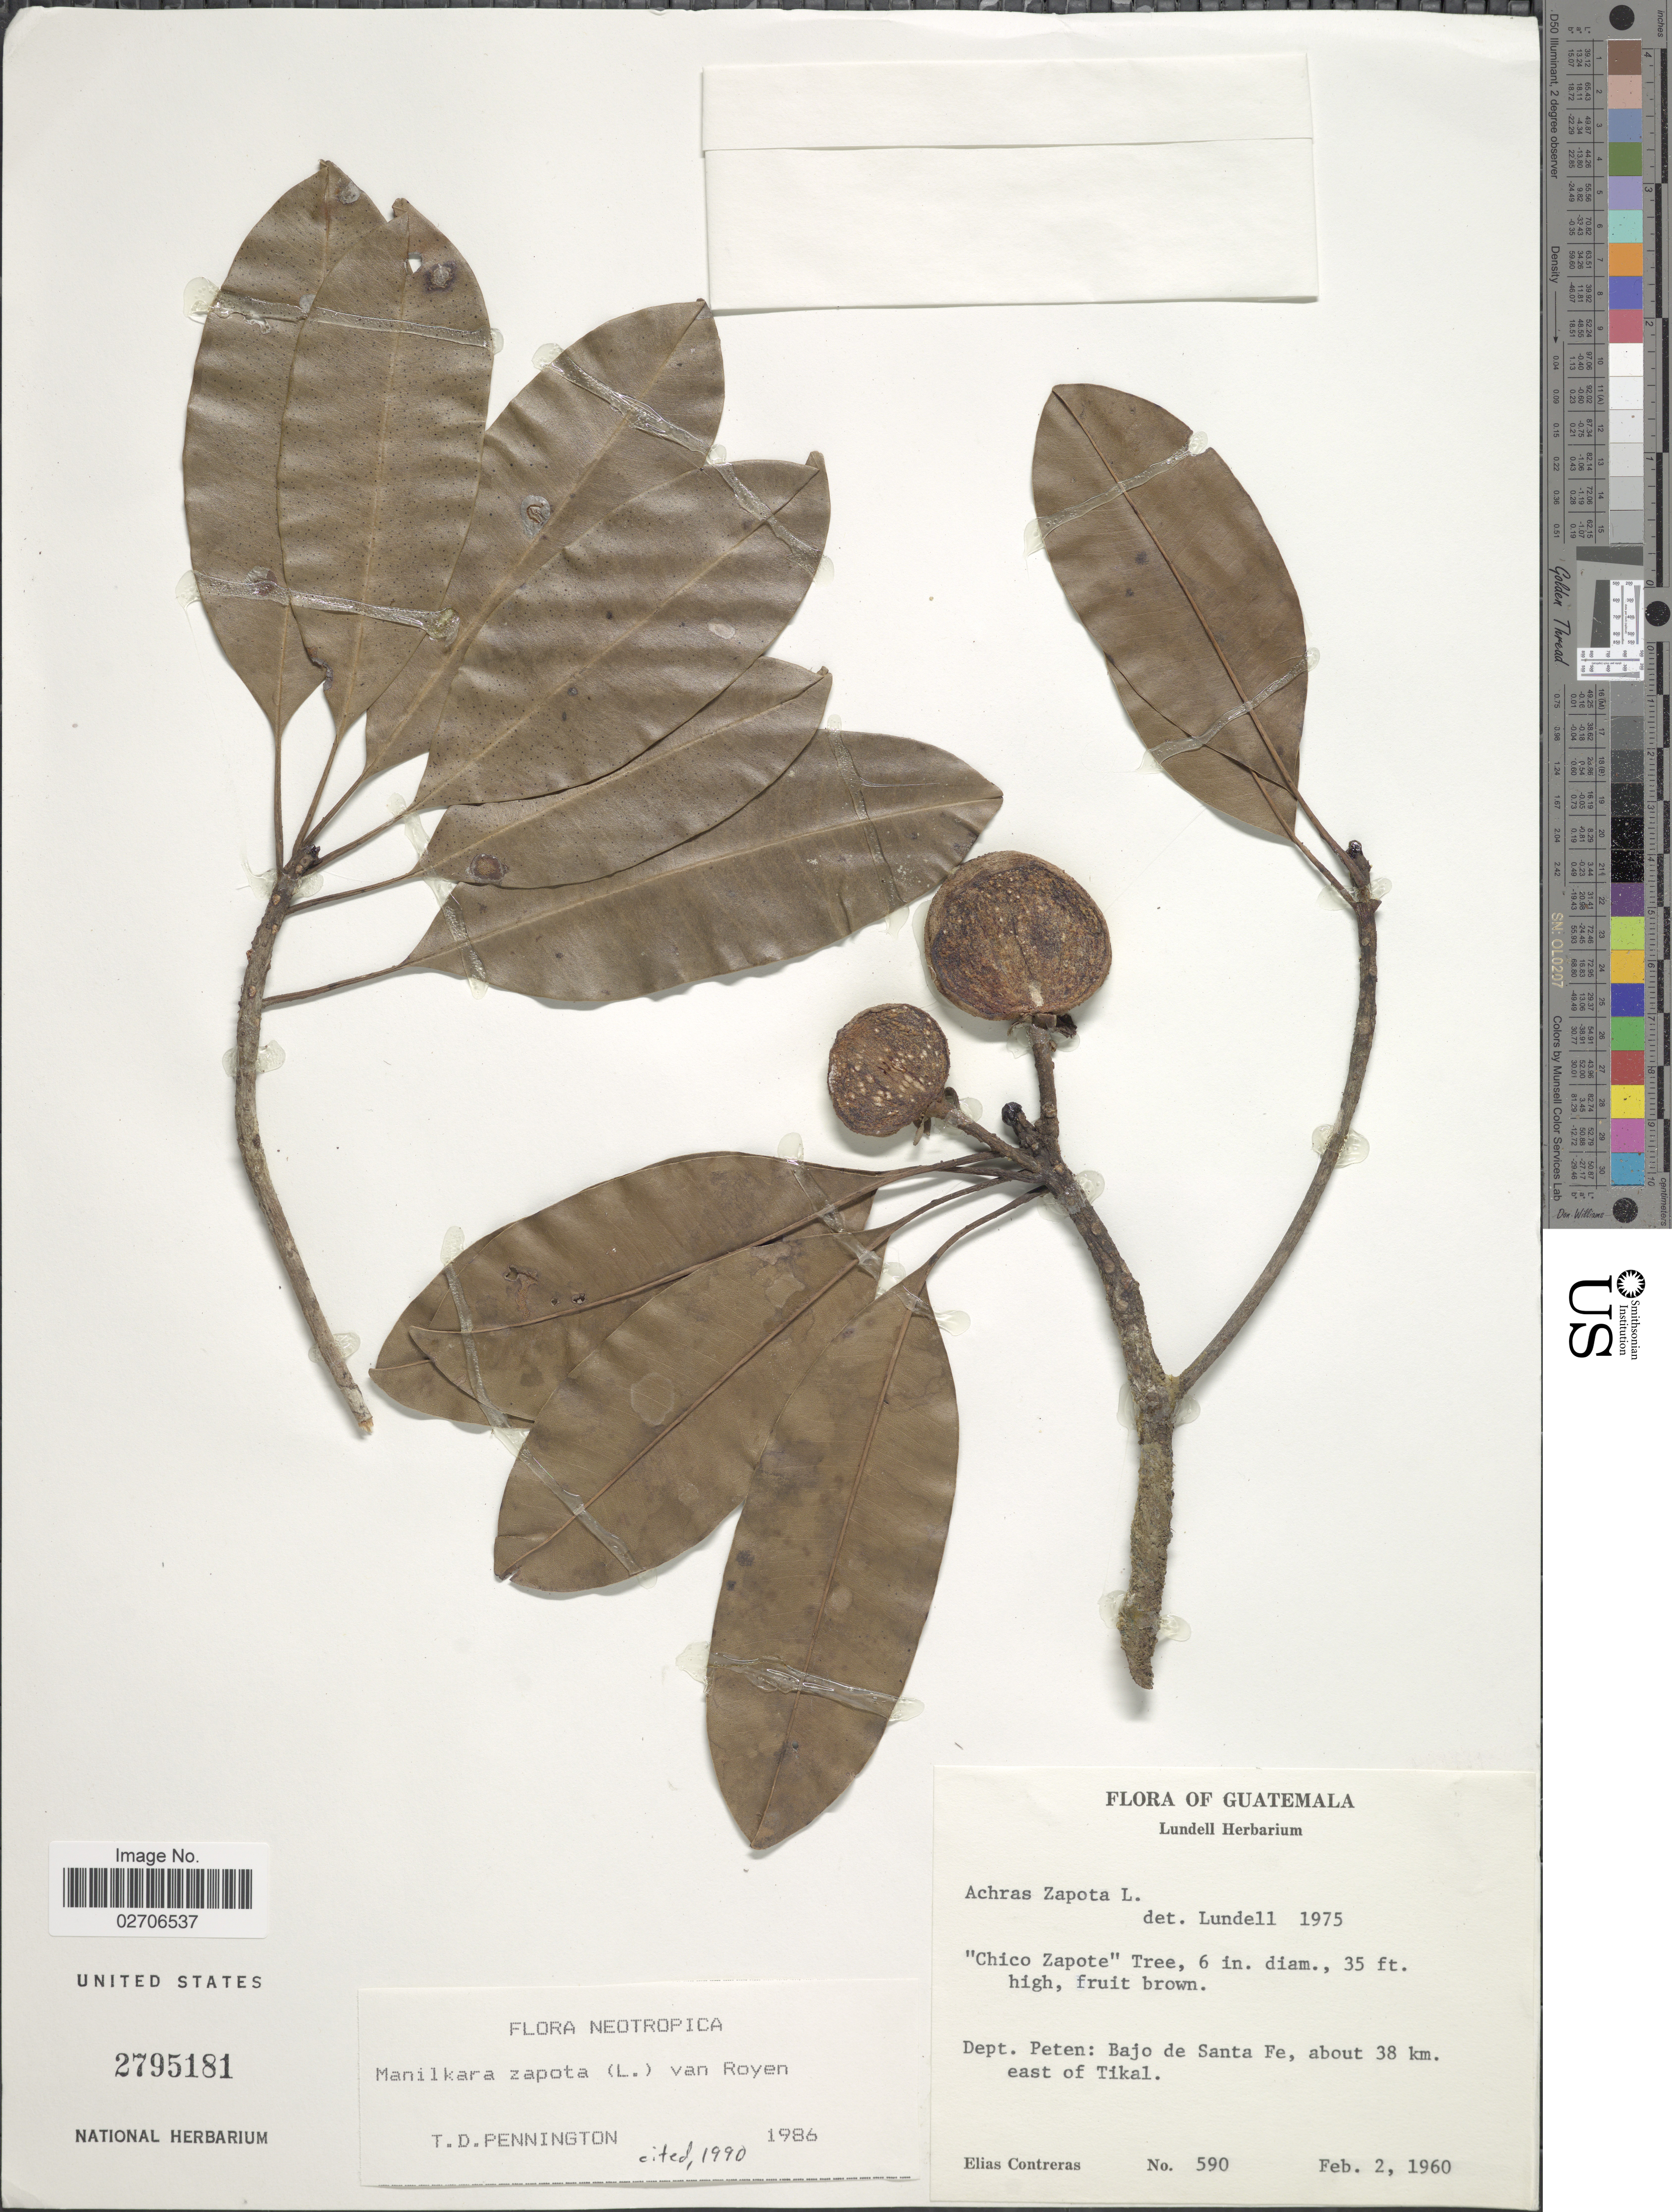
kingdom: Plantae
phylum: Tracheophyta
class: Magnoliopsida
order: Ericales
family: Sapotaceae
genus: Manilkara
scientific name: Manilkara zapota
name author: (L.) P. Royen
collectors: E. Contreras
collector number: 590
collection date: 1960-02-02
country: Guatemala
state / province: El Petén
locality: Dept. Peten: Bajo de Santa Fe, about 39 km. east of Tikal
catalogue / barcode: US 2795181